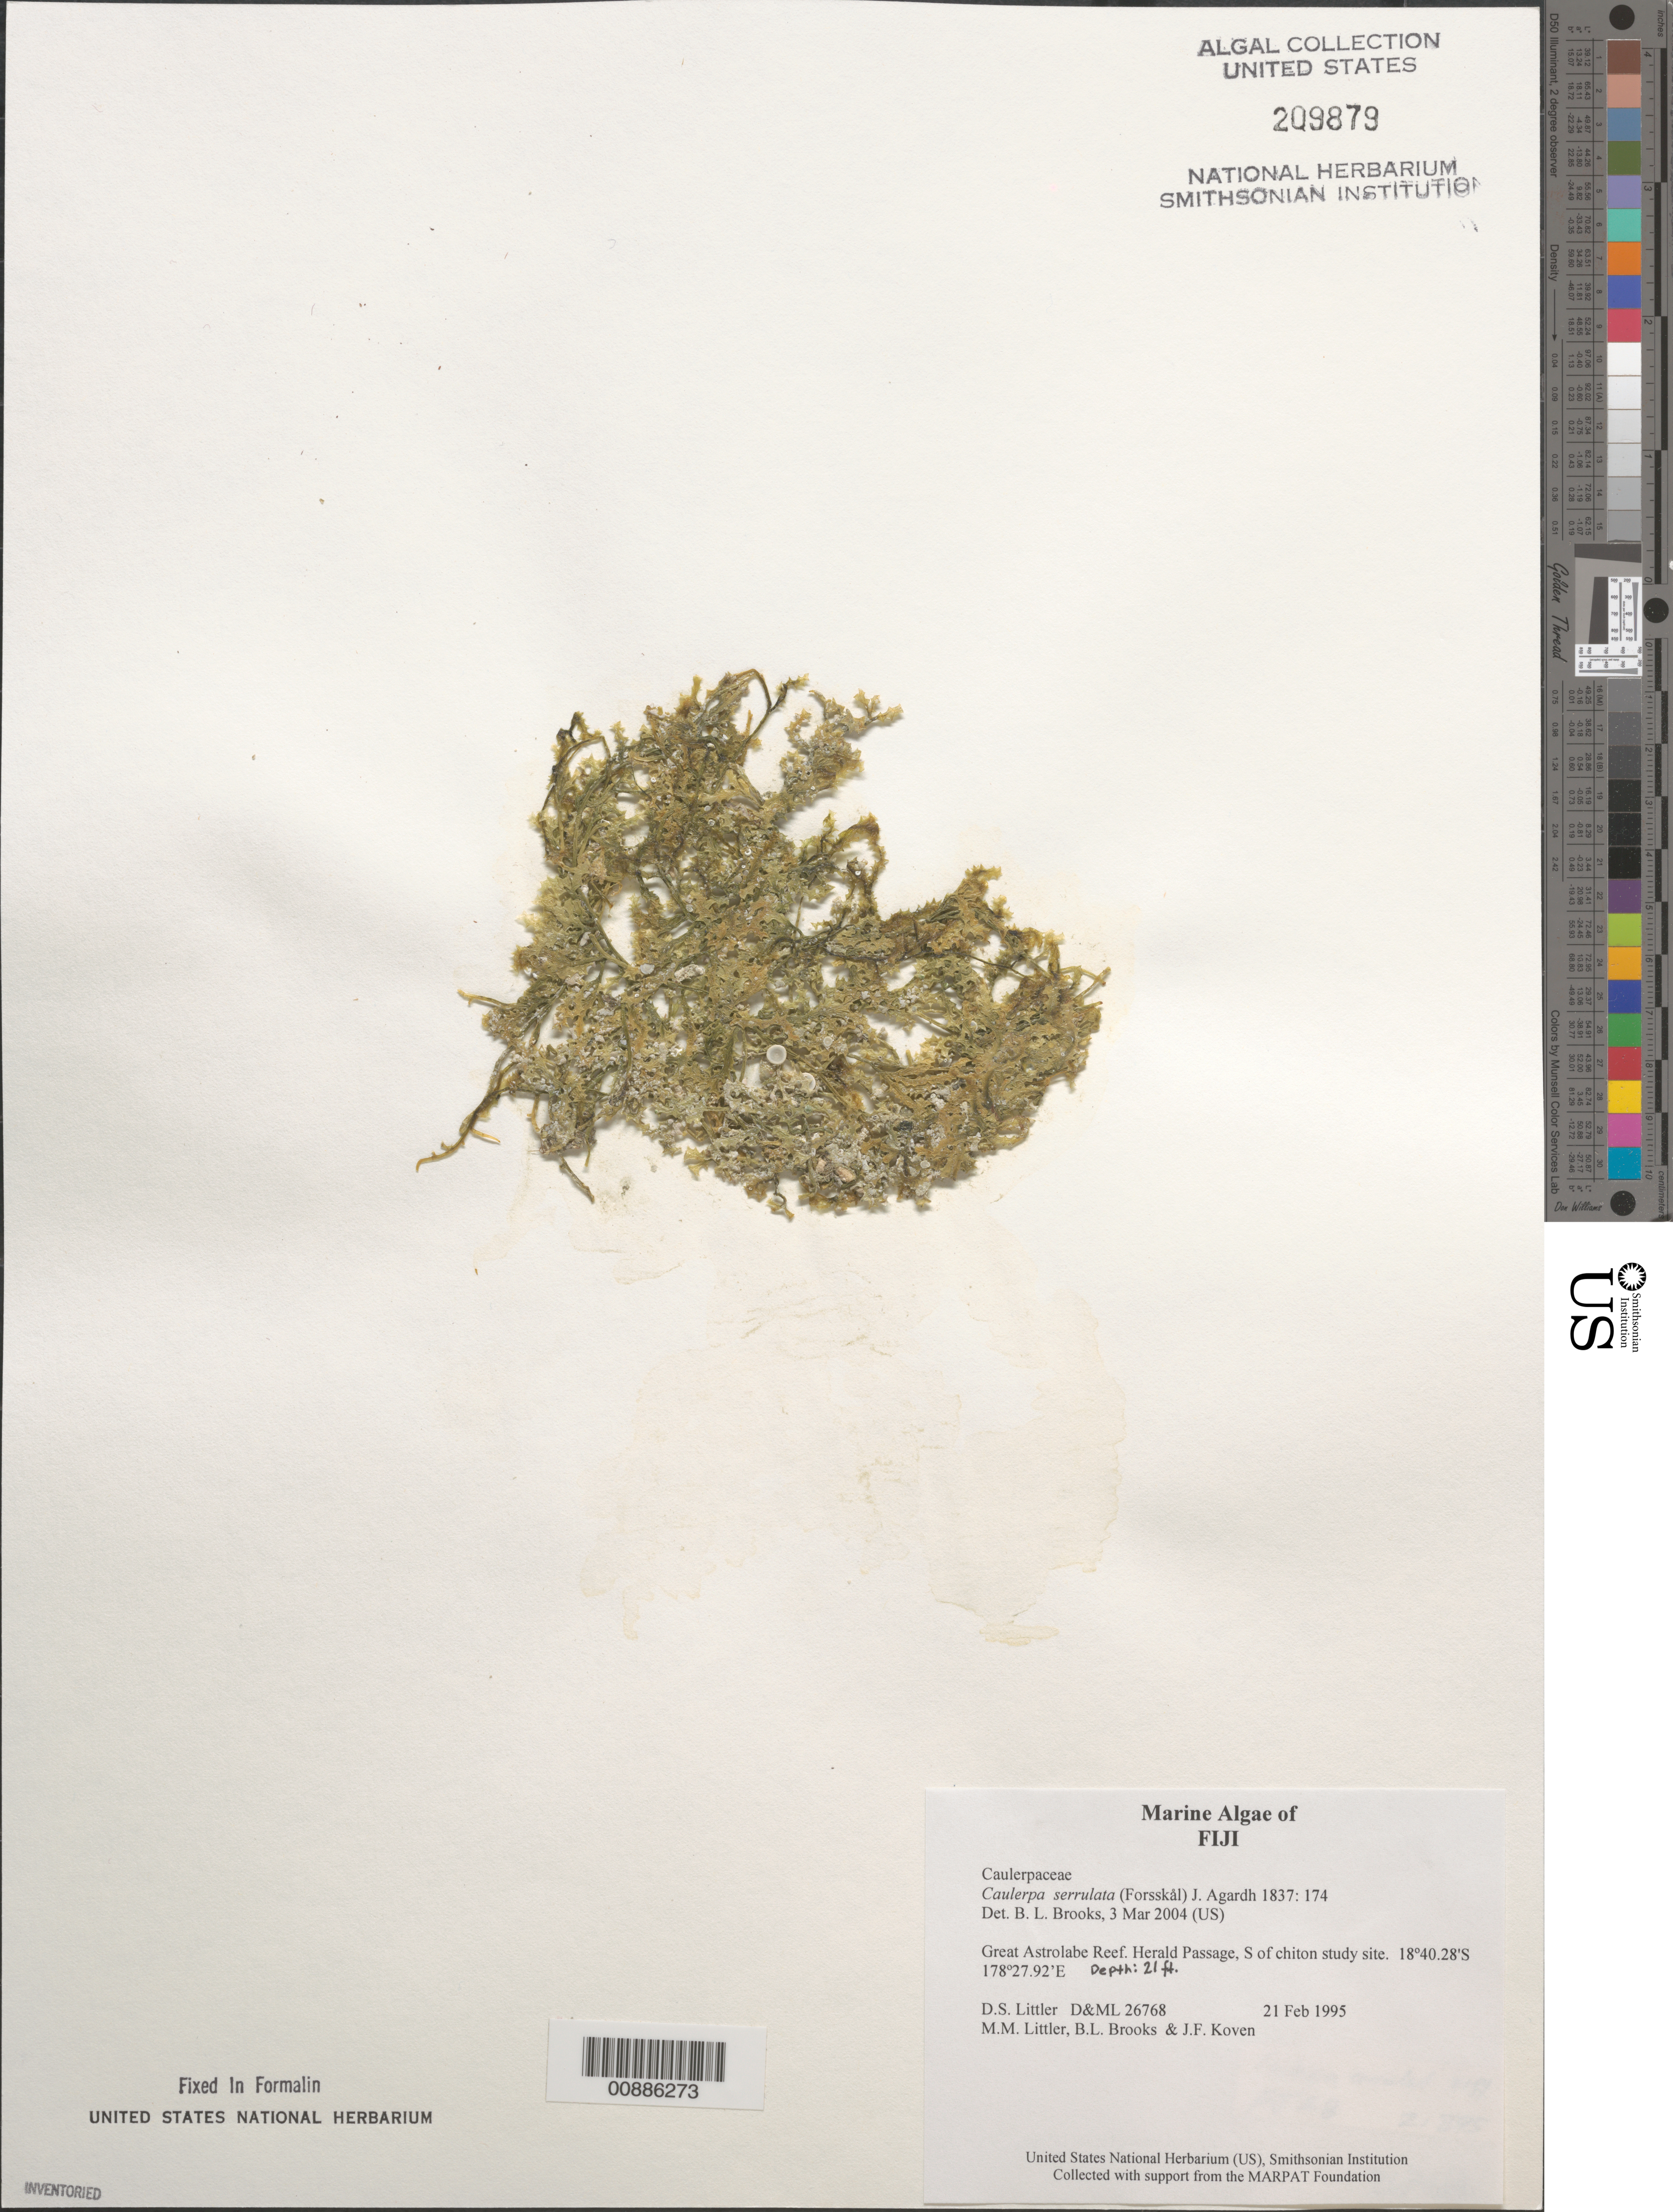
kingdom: Plantae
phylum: Chlorophyta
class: Ulvophyceae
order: Bryopsidales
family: Caulerpaceae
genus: Caulerpa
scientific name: Caulerpa serrulata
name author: (Forssk.) J. Agardh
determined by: Brooks, B. L., (BOT), Smithsonian Institution - National Museum of Natural History (UNITED STATES)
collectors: D. S. Littler, M. M. Littler, B. Brooks & J. Koven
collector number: D&ML 26768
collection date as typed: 21 Feb 1995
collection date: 1995-02-21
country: Fiji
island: Great Astrolabe Reef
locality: Great Astrolabe Reef, Herald Passage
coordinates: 18 40.28'S, 178 27.92'E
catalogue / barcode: US 209879